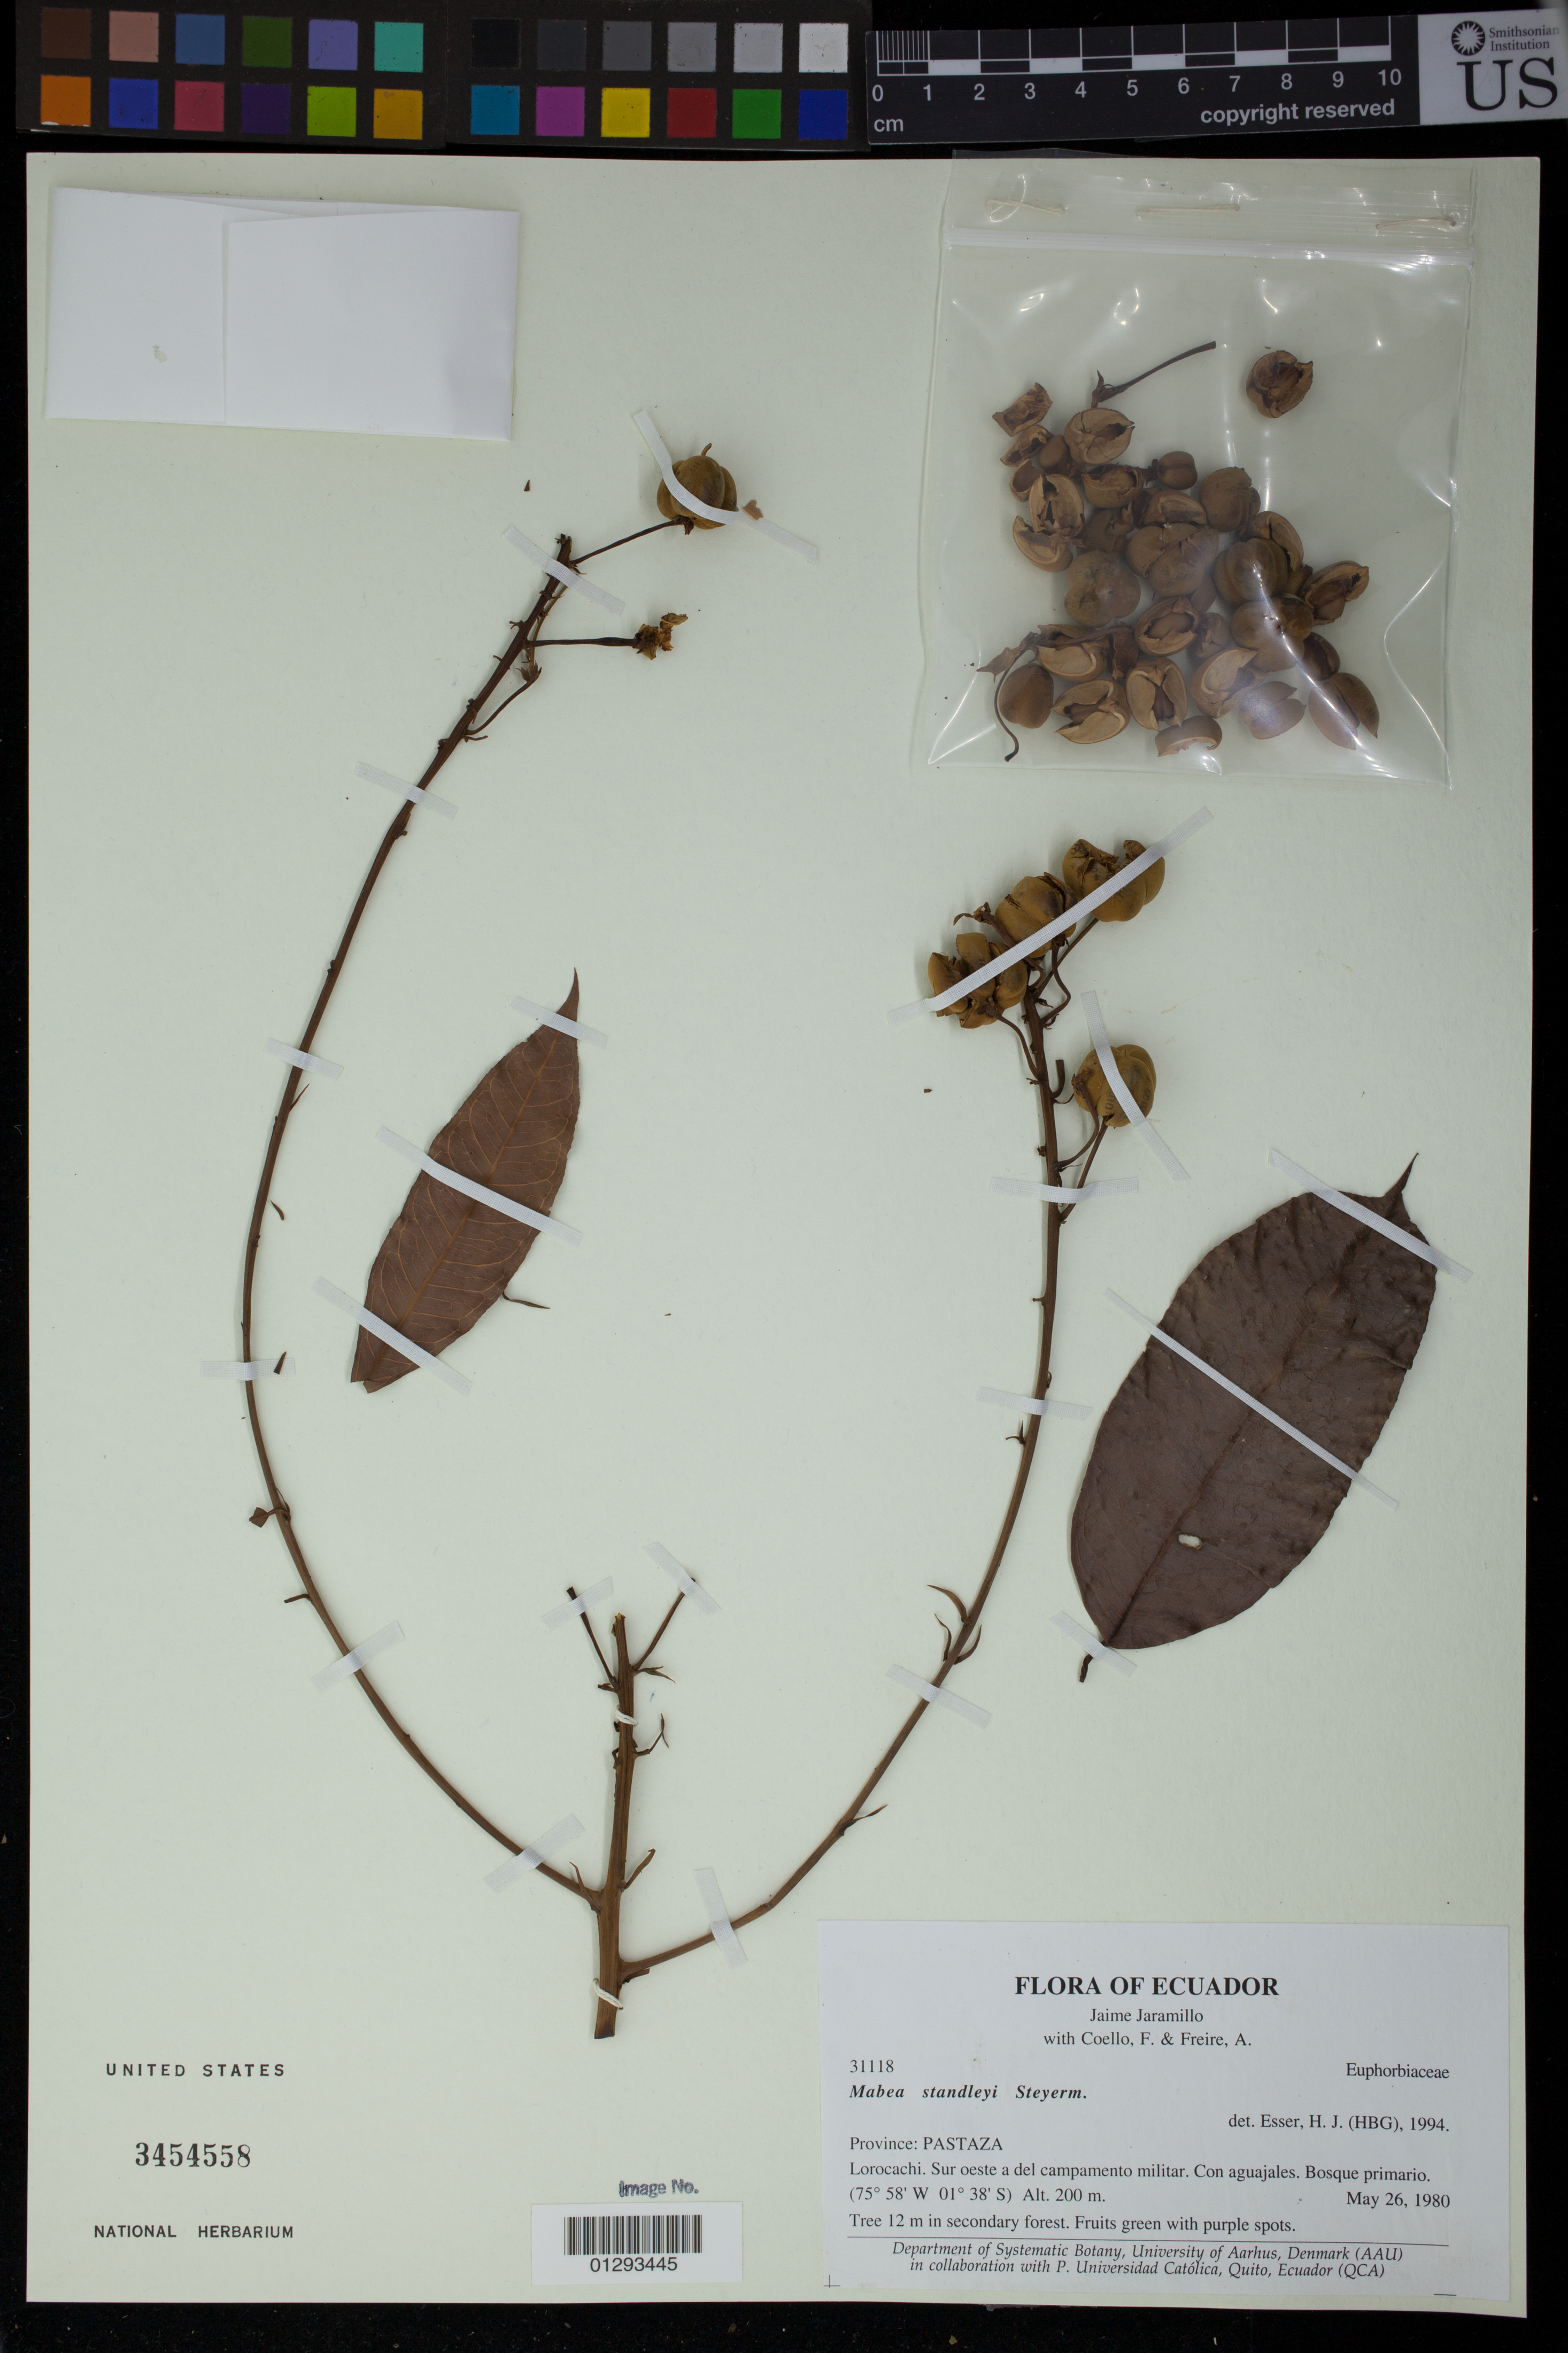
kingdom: Plantae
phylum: Tracheophyta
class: Magnoliopsida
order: Malpighiales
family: Euphorbiaceae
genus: Mabea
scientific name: Mabea standleyi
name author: Steyerm.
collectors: J. Jaramillo, F. Coello & A. Freire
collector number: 31118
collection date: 1980-05-26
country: Ecuador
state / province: Pastaza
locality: Lorocachi. Sur oeste a del campamento militar.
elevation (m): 200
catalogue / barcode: US 3454558